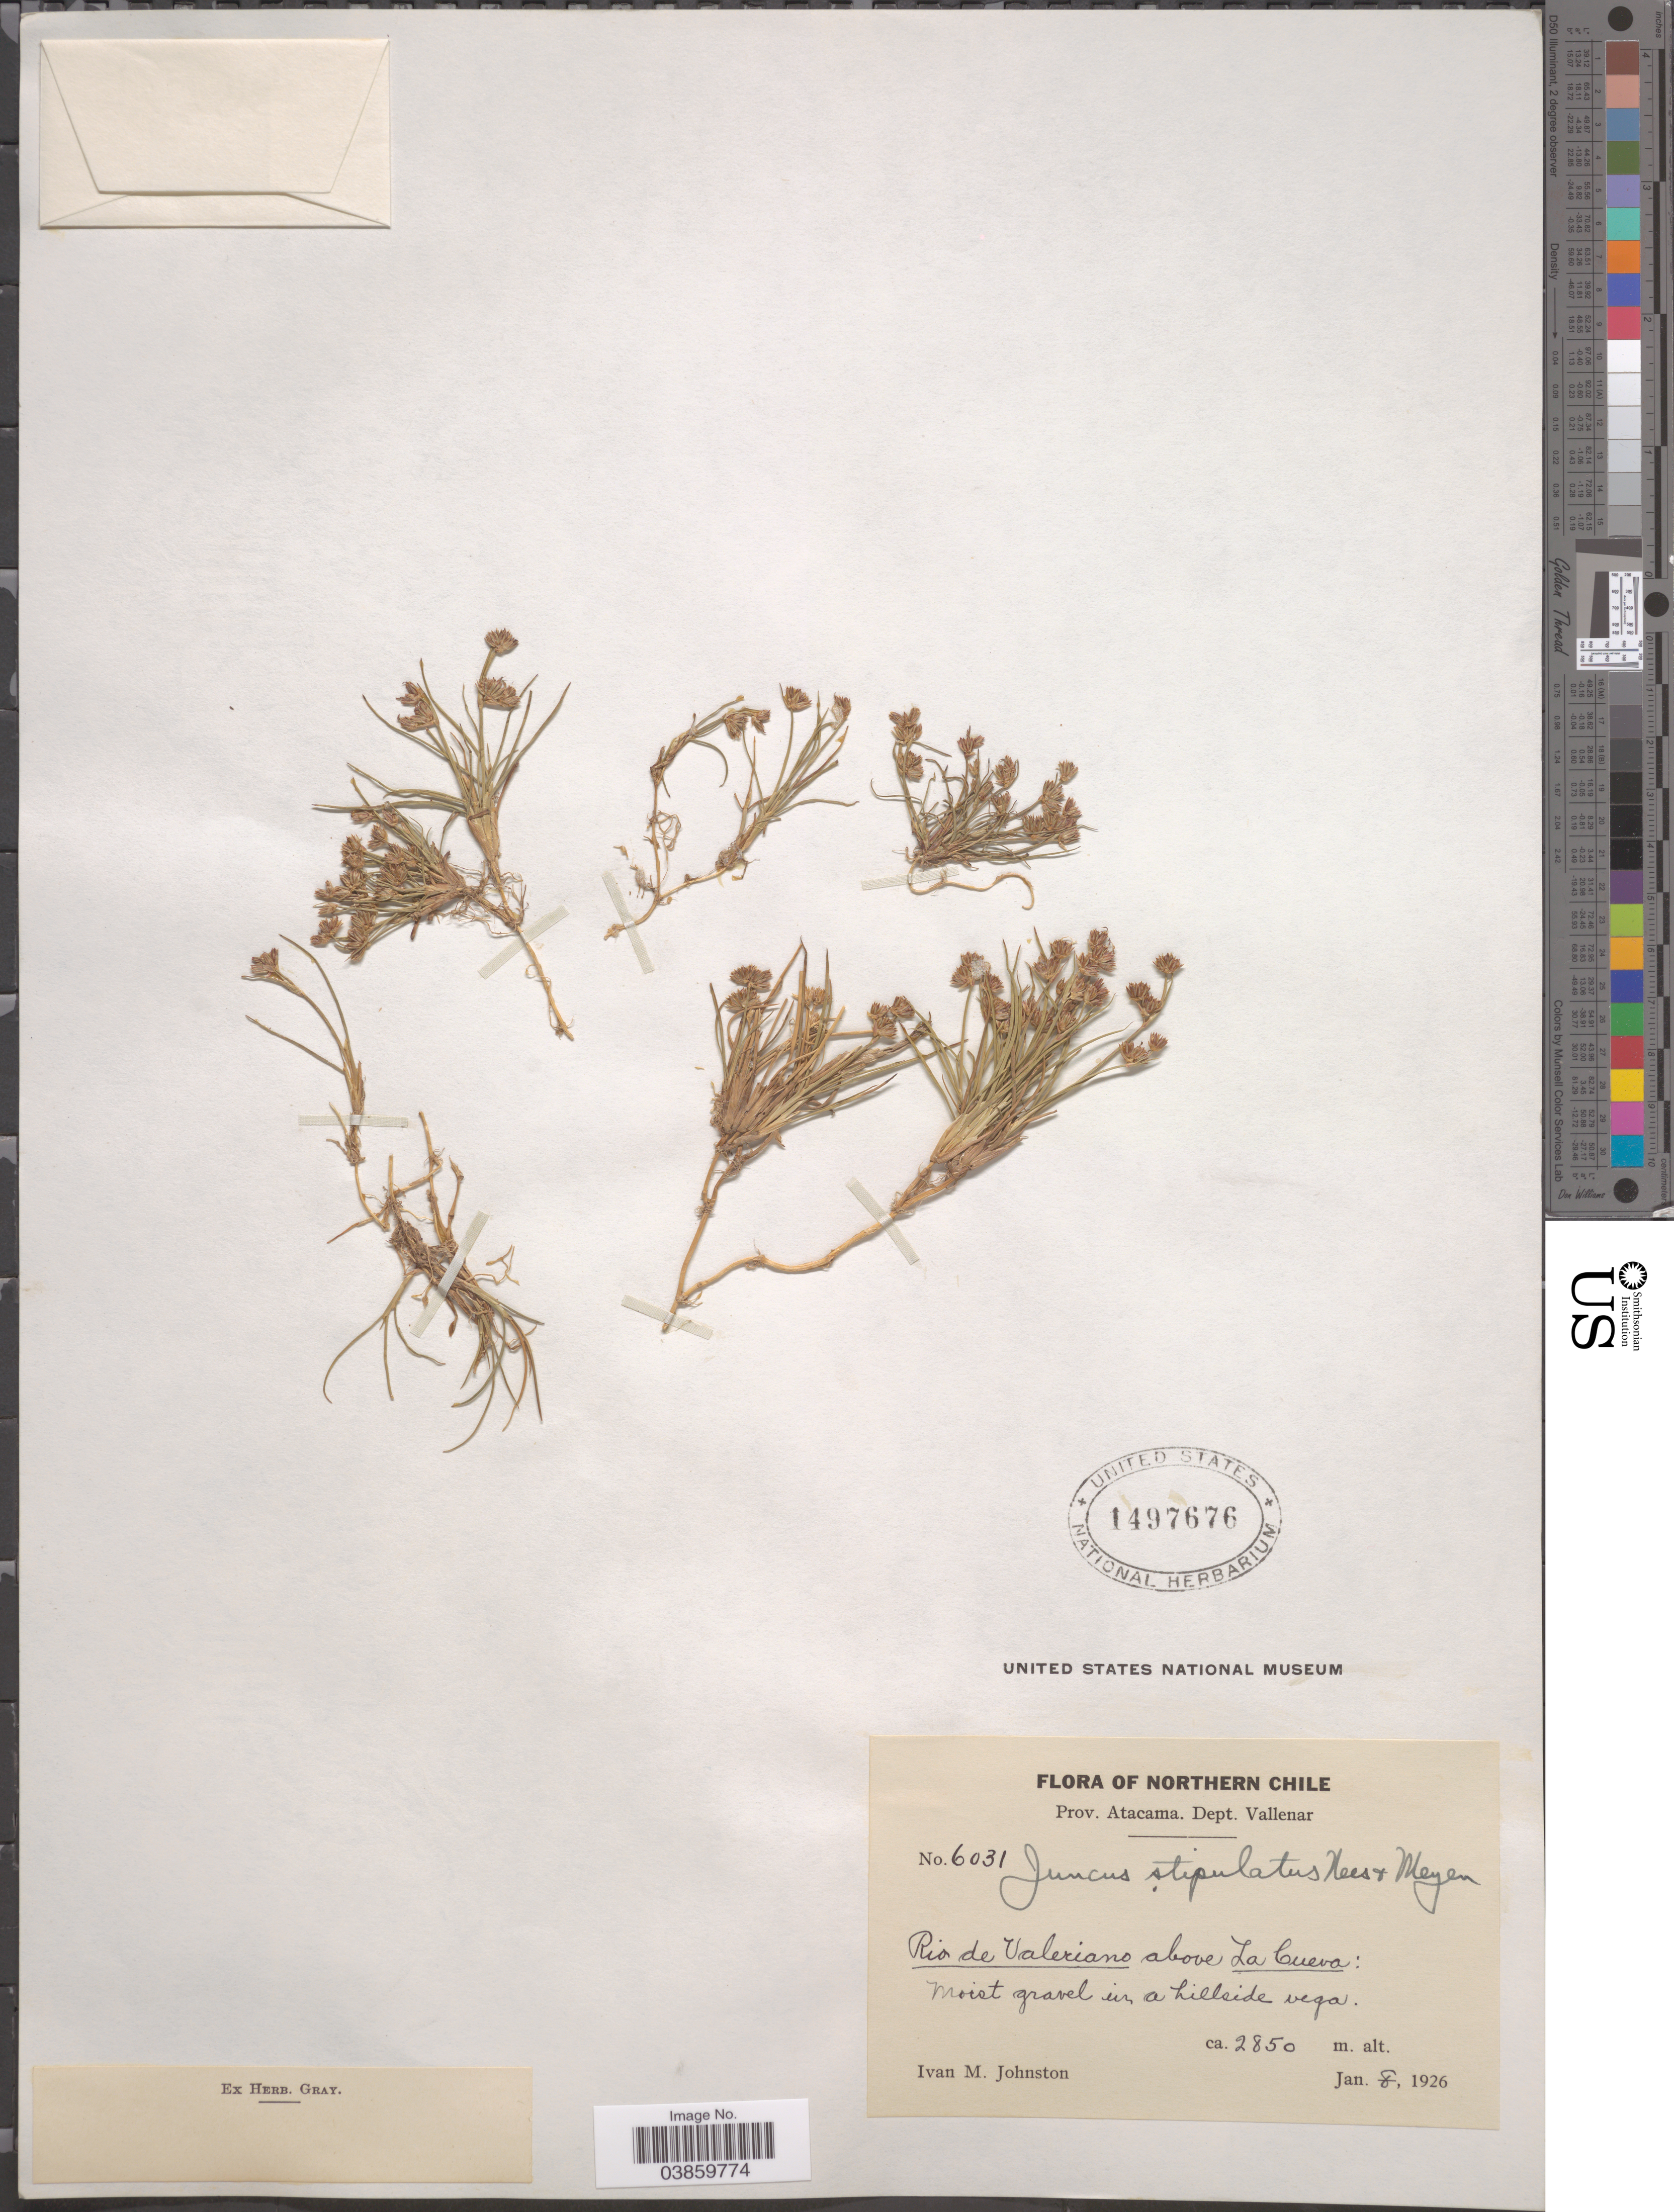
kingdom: Plantae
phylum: Tracheophyta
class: Liliopsida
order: Poales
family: Juncaceae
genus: Juncus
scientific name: Juncus stipulatus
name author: Nees & Meyen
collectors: I.M. Johnston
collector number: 6031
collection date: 1926-01-08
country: Chile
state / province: Atacama (III)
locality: Northern Chile. Prov. Atacama. Dept. Vallenar. Rio de Valeriano above La Cueva.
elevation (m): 2850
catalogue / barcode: US 1497676